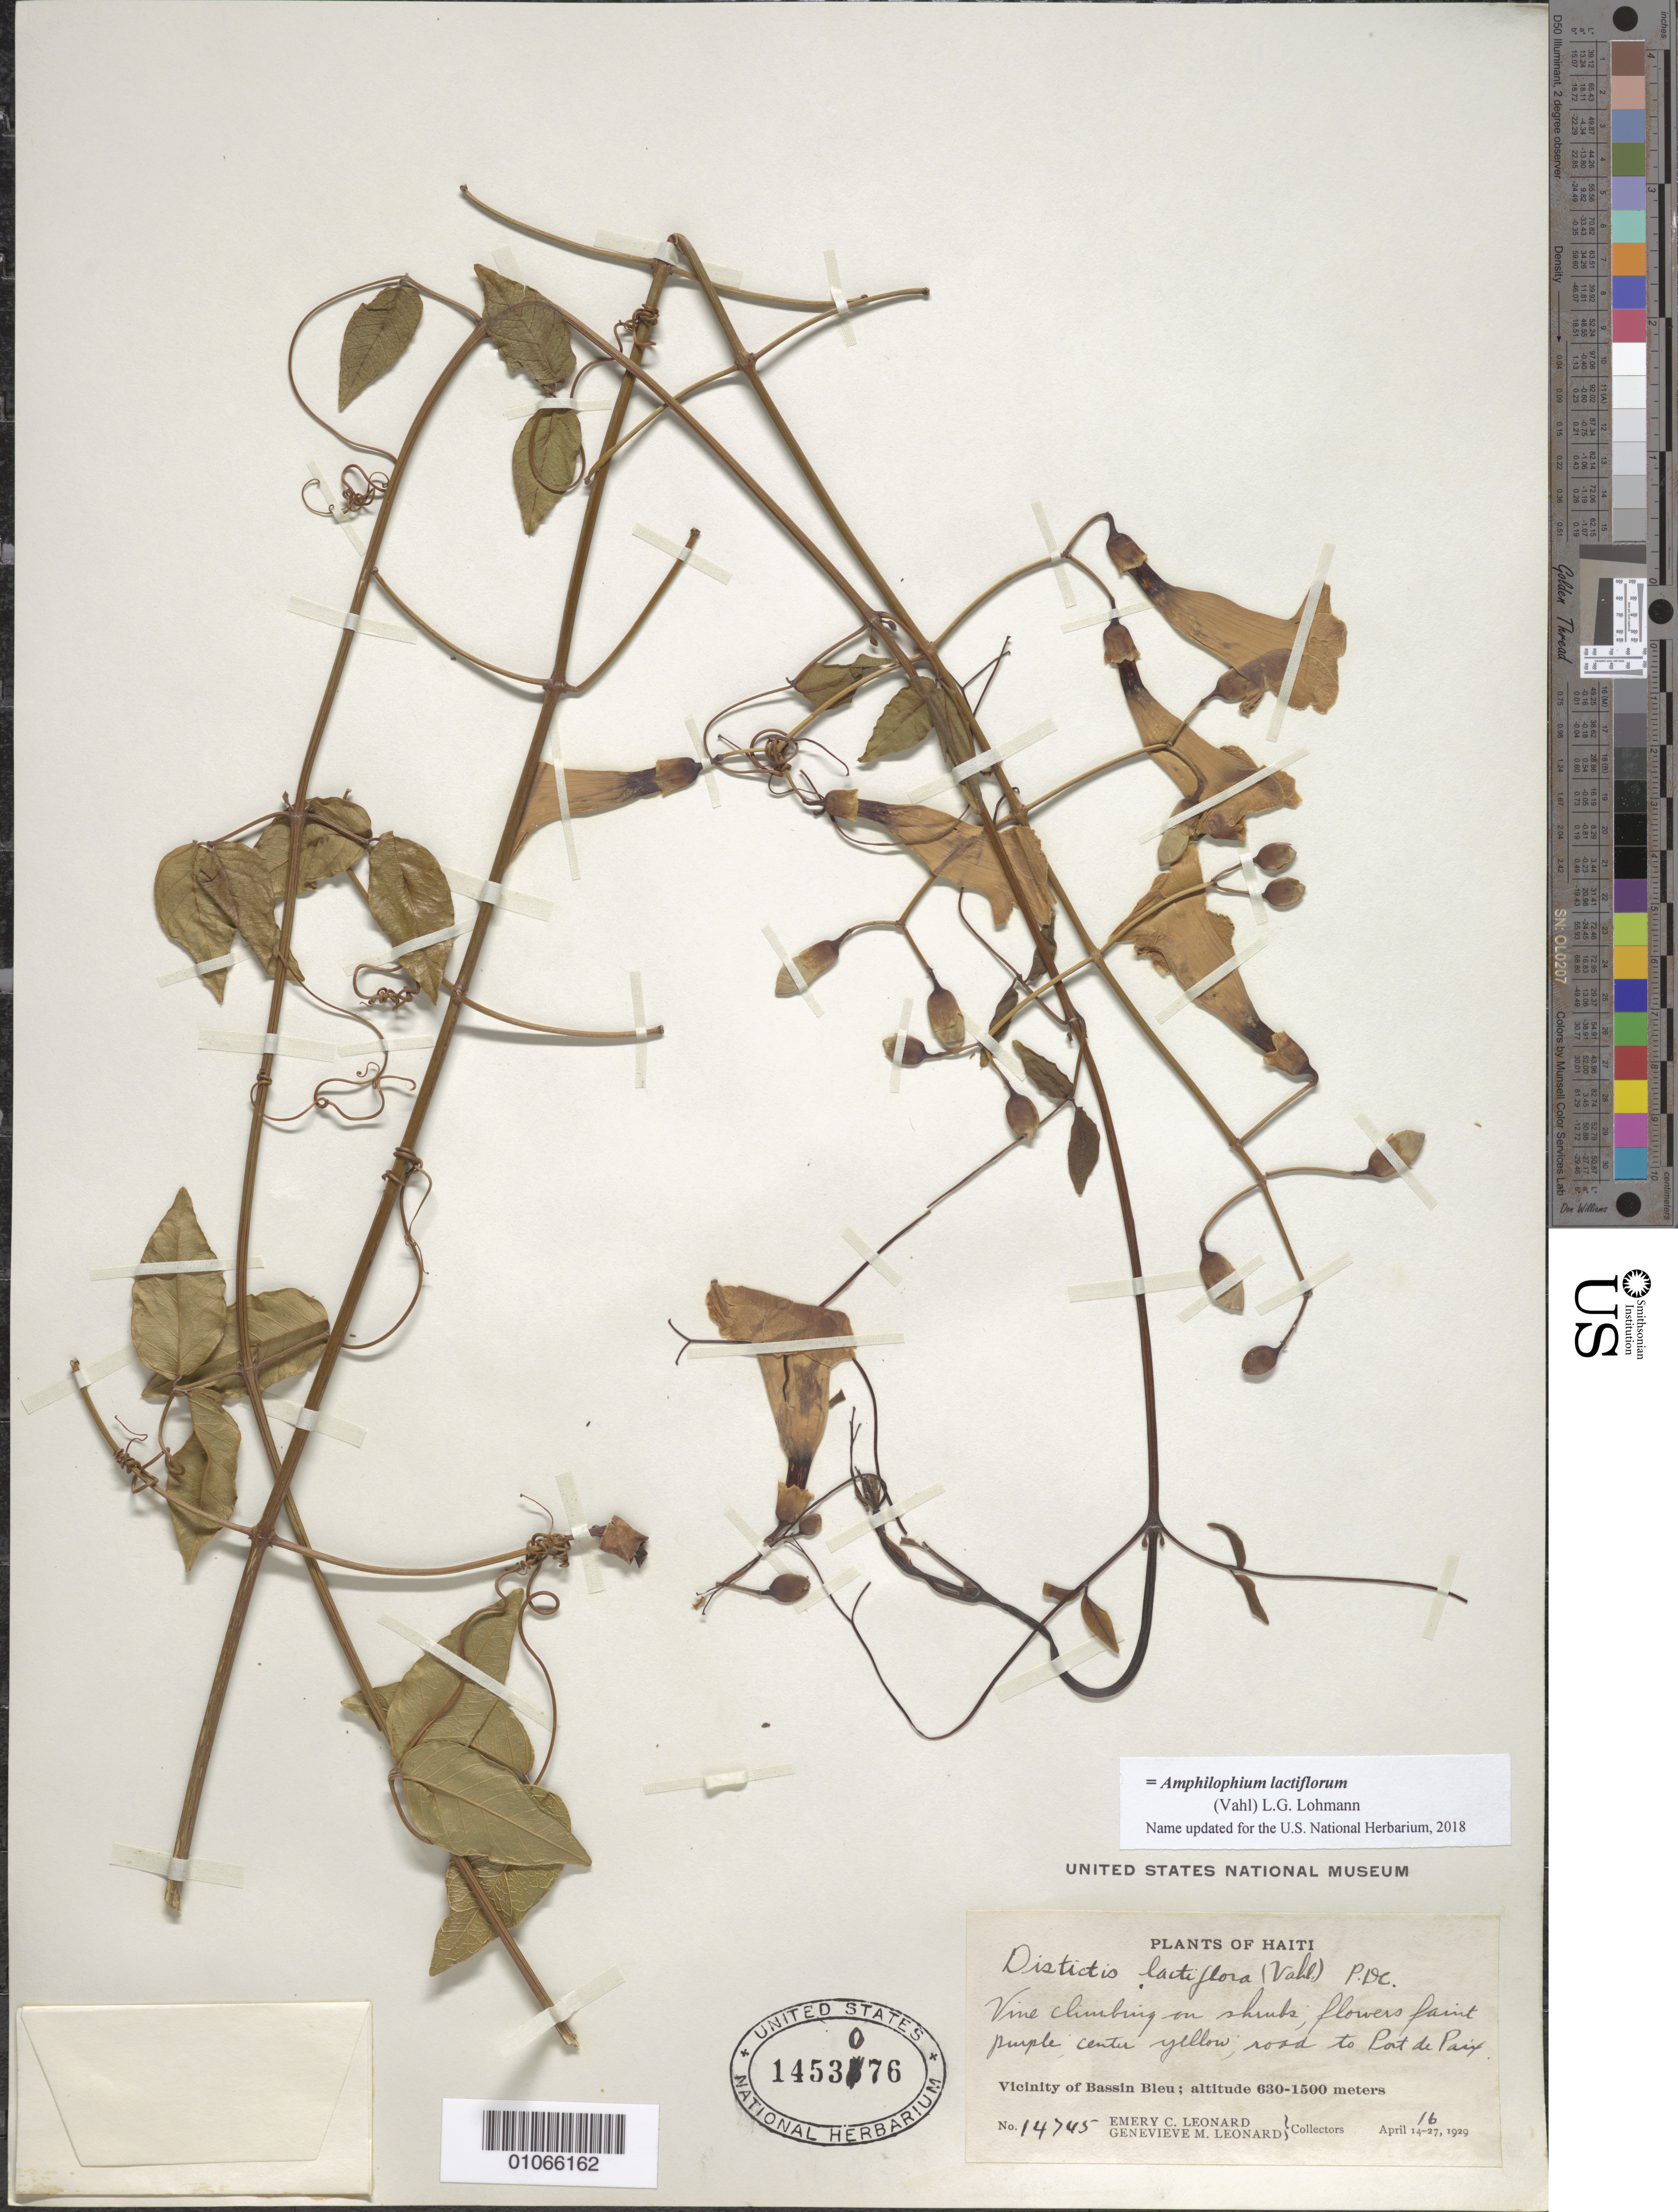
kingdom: Plantae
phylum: Tracheophyta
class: Magnoliopsida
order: Lamiales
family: Bignoniaceae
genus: Amphilophium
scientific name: Amphilophium lactiflorum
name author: (Vahl) L.G. Lohmann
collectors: E. C. Leonard & G. M. Leonard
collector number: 14745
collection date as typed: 16 Apr 1929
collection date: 1929-04-16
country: Haiti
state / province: Nord-Est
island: Hispaniola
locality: Vicinity of Bassin Bleu; vine climbing on shrubs, road to Prt de Paix.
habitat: Climbing on shrub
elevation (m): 630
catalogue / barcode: US 1453076